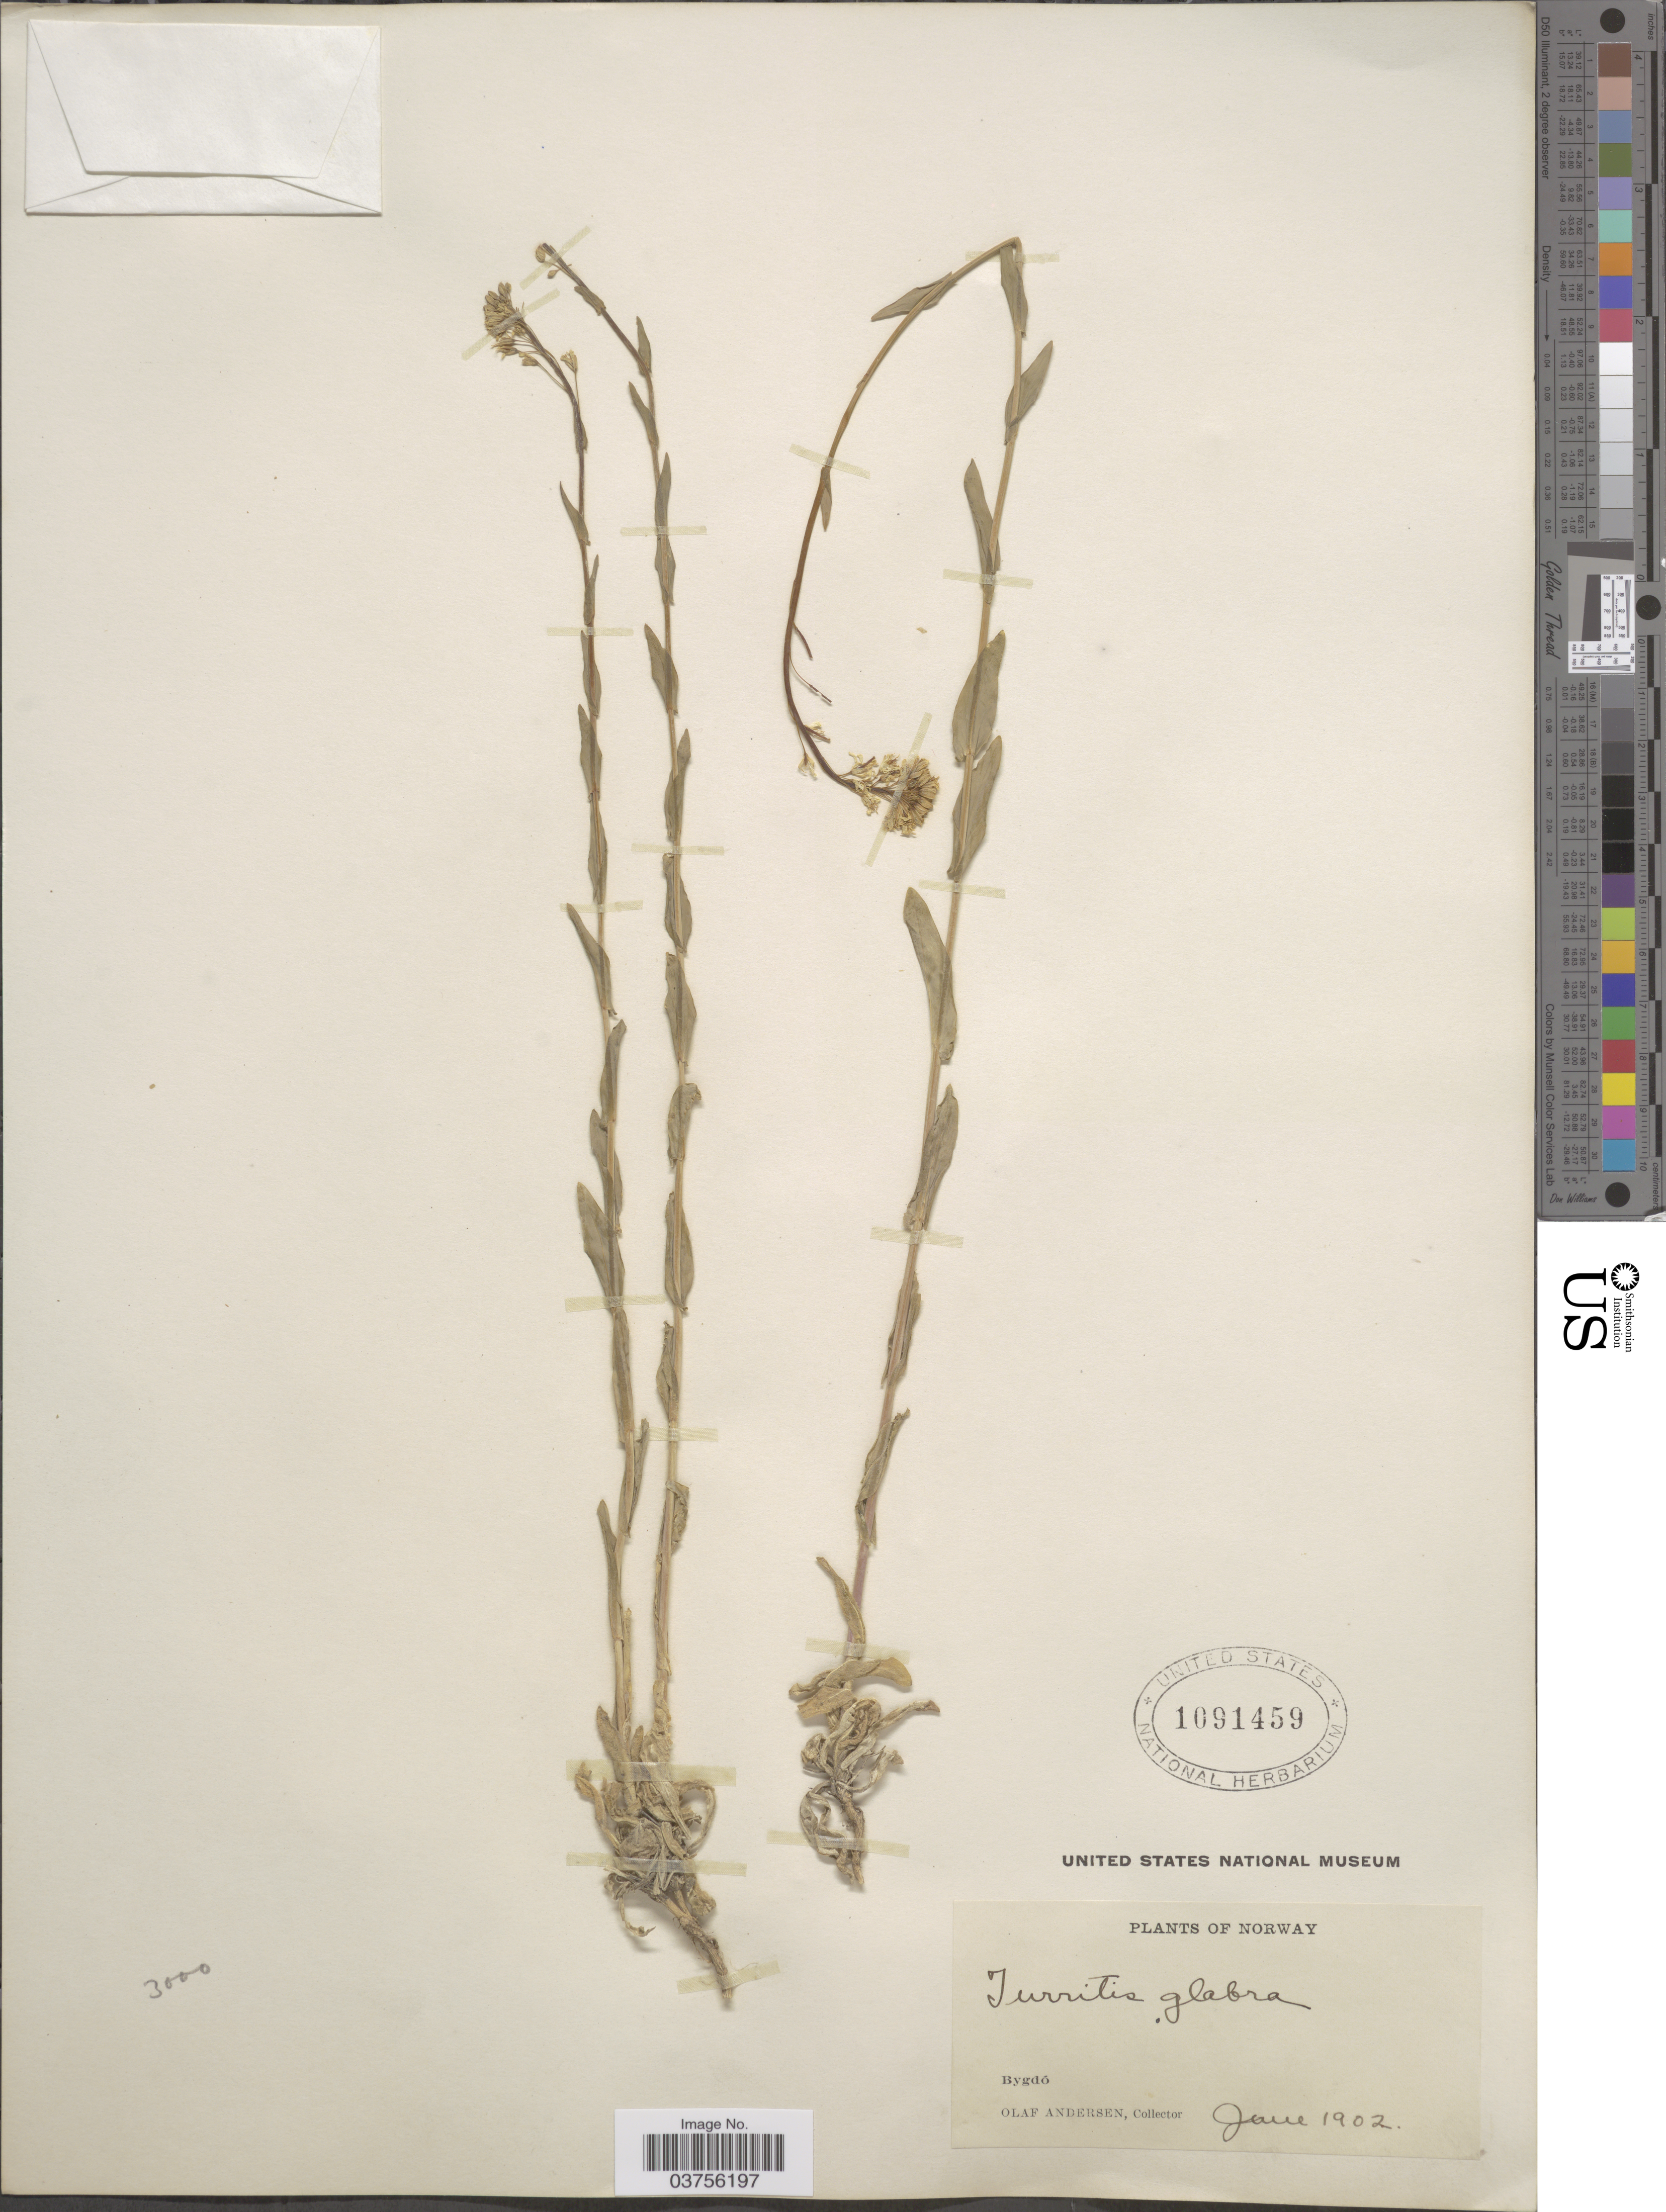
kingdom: Plantae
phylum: Tracheophyta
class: Magnoliopsida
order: Brassicales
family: Brassicaceae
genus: Turritis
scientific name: Turritis glabra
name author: L.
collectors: O. Andersen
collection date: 1902-06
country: Norway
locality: Bygdó.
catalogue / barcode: US 1091459